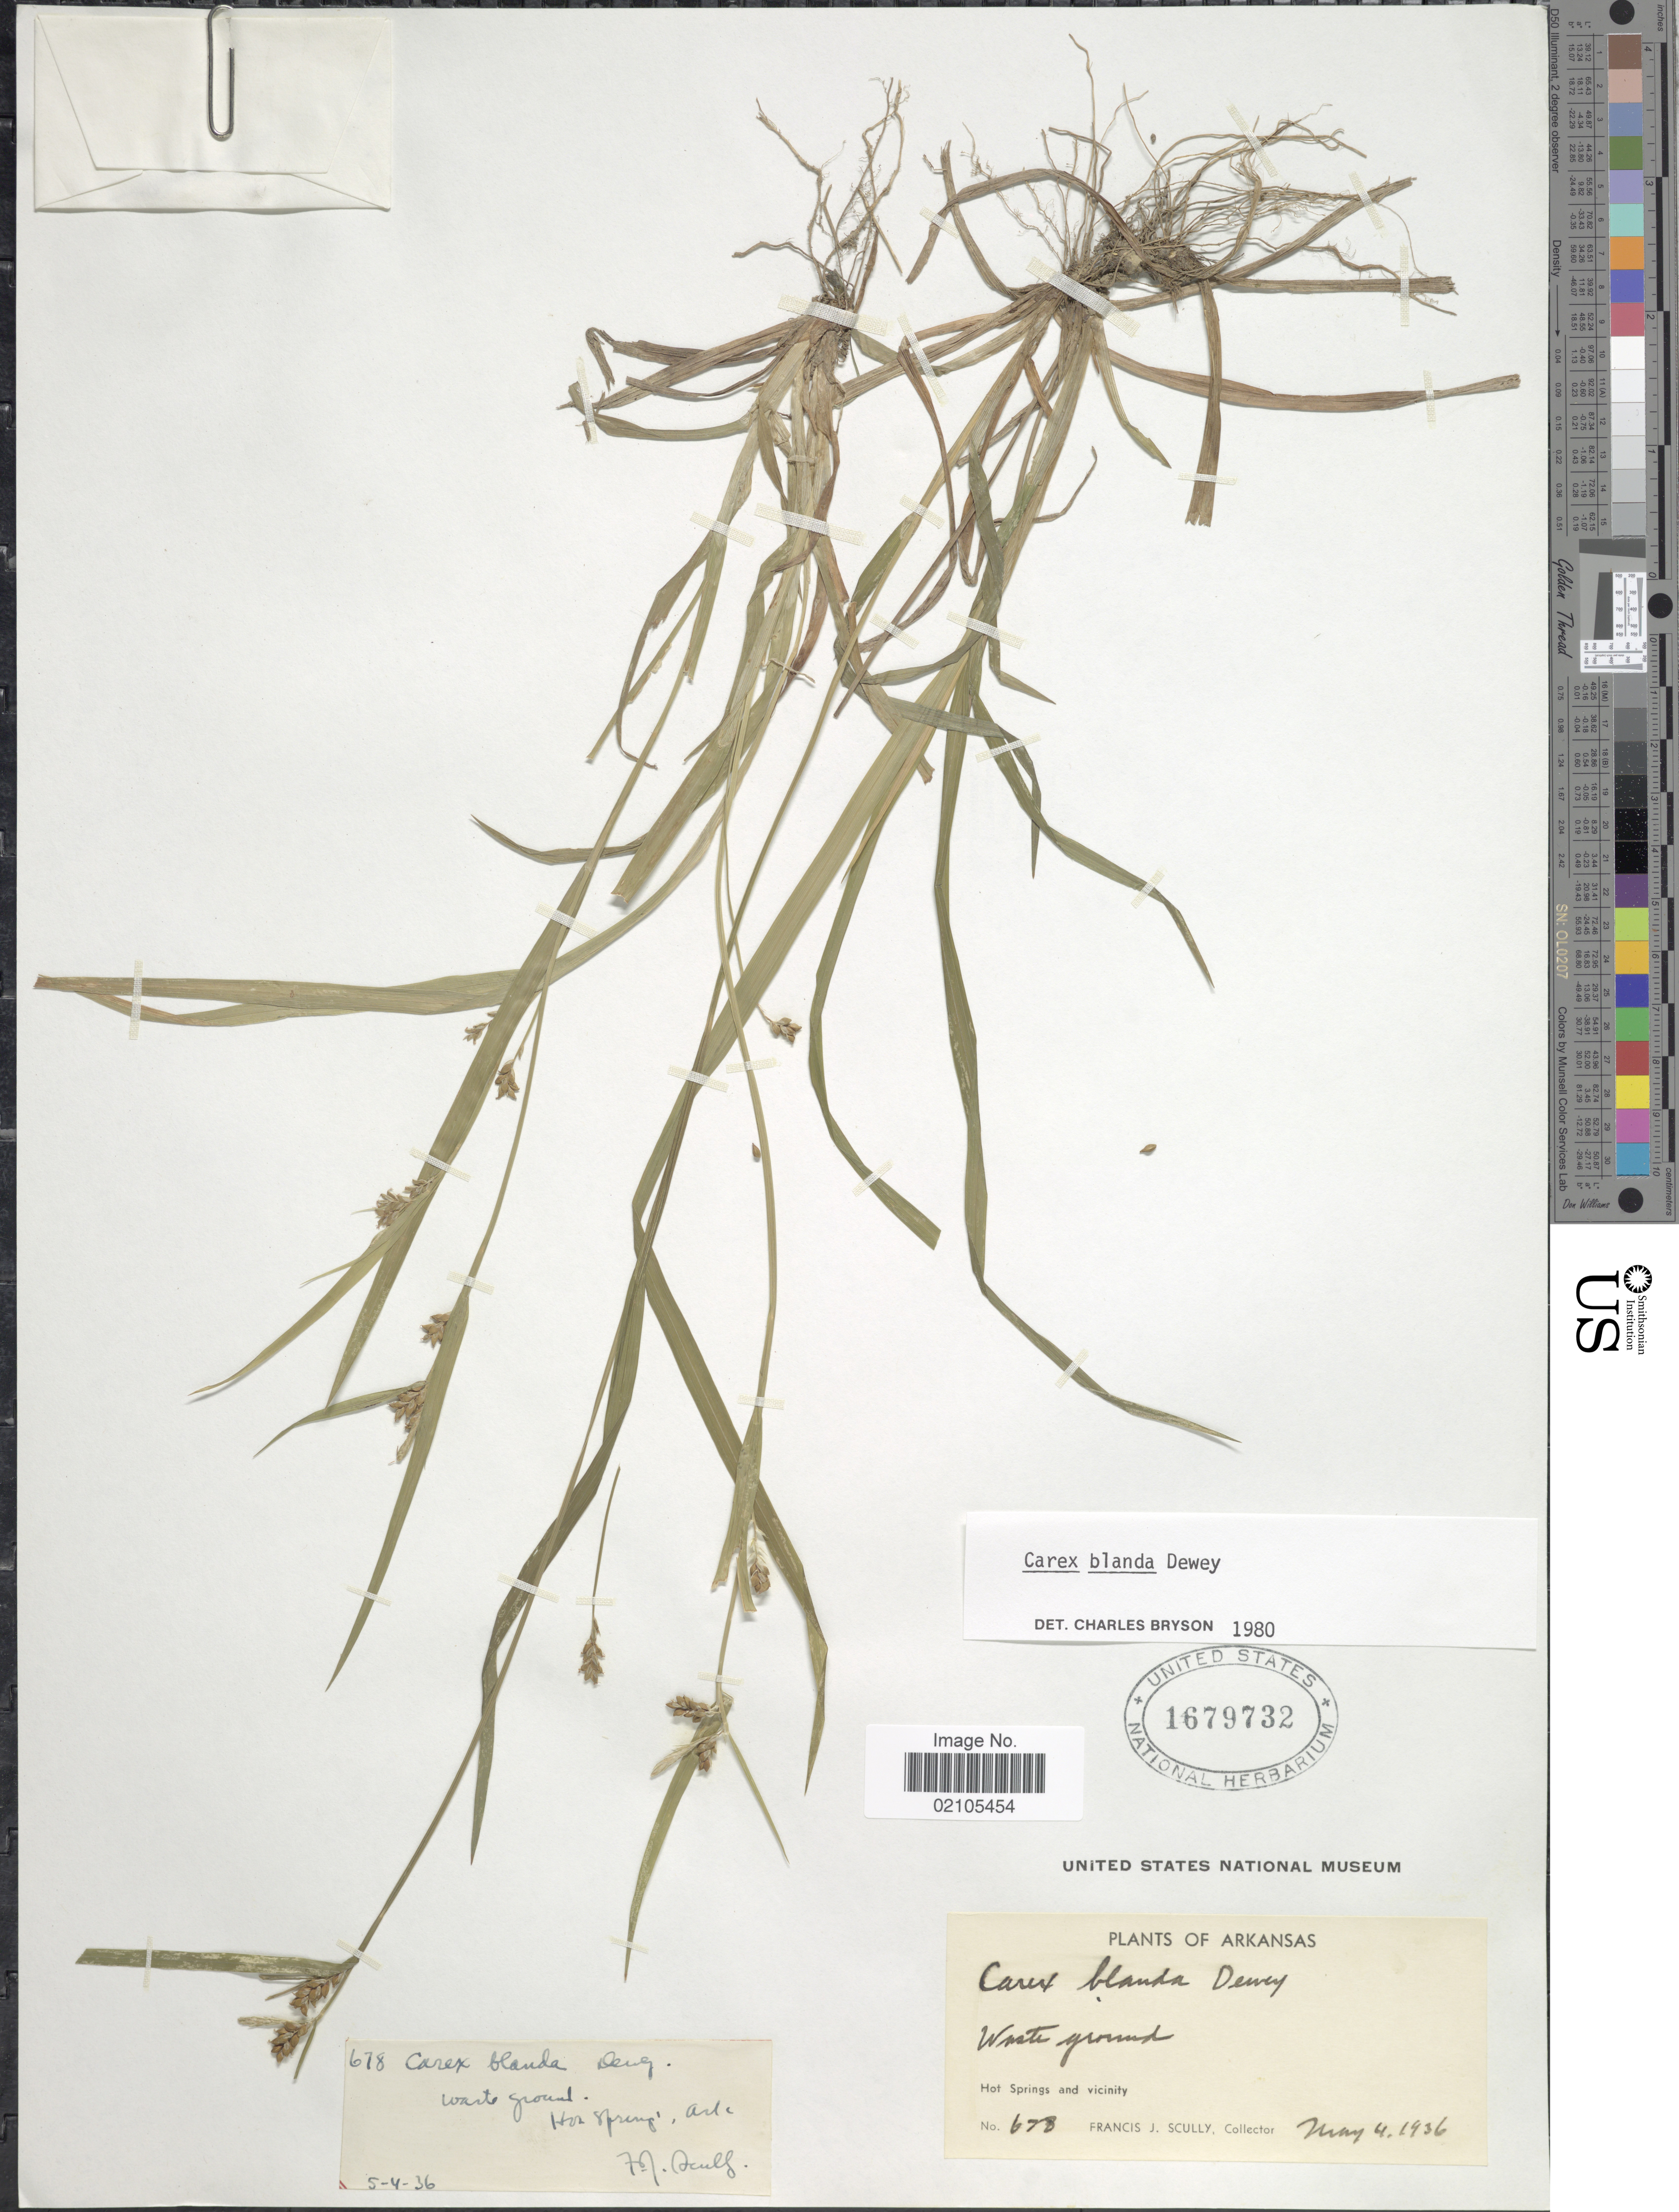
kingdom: Plantae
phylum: Tracheophyta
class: Liliopsida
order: Poales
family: Cyperaceae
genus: Carex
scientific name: Carex blanda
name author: Dewey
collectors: F. J. Scully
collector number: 678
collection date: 1936-05-04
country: United States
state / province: Arkansas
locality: Waste ground. Hot Springs and vicinity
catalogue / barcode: US 1679732